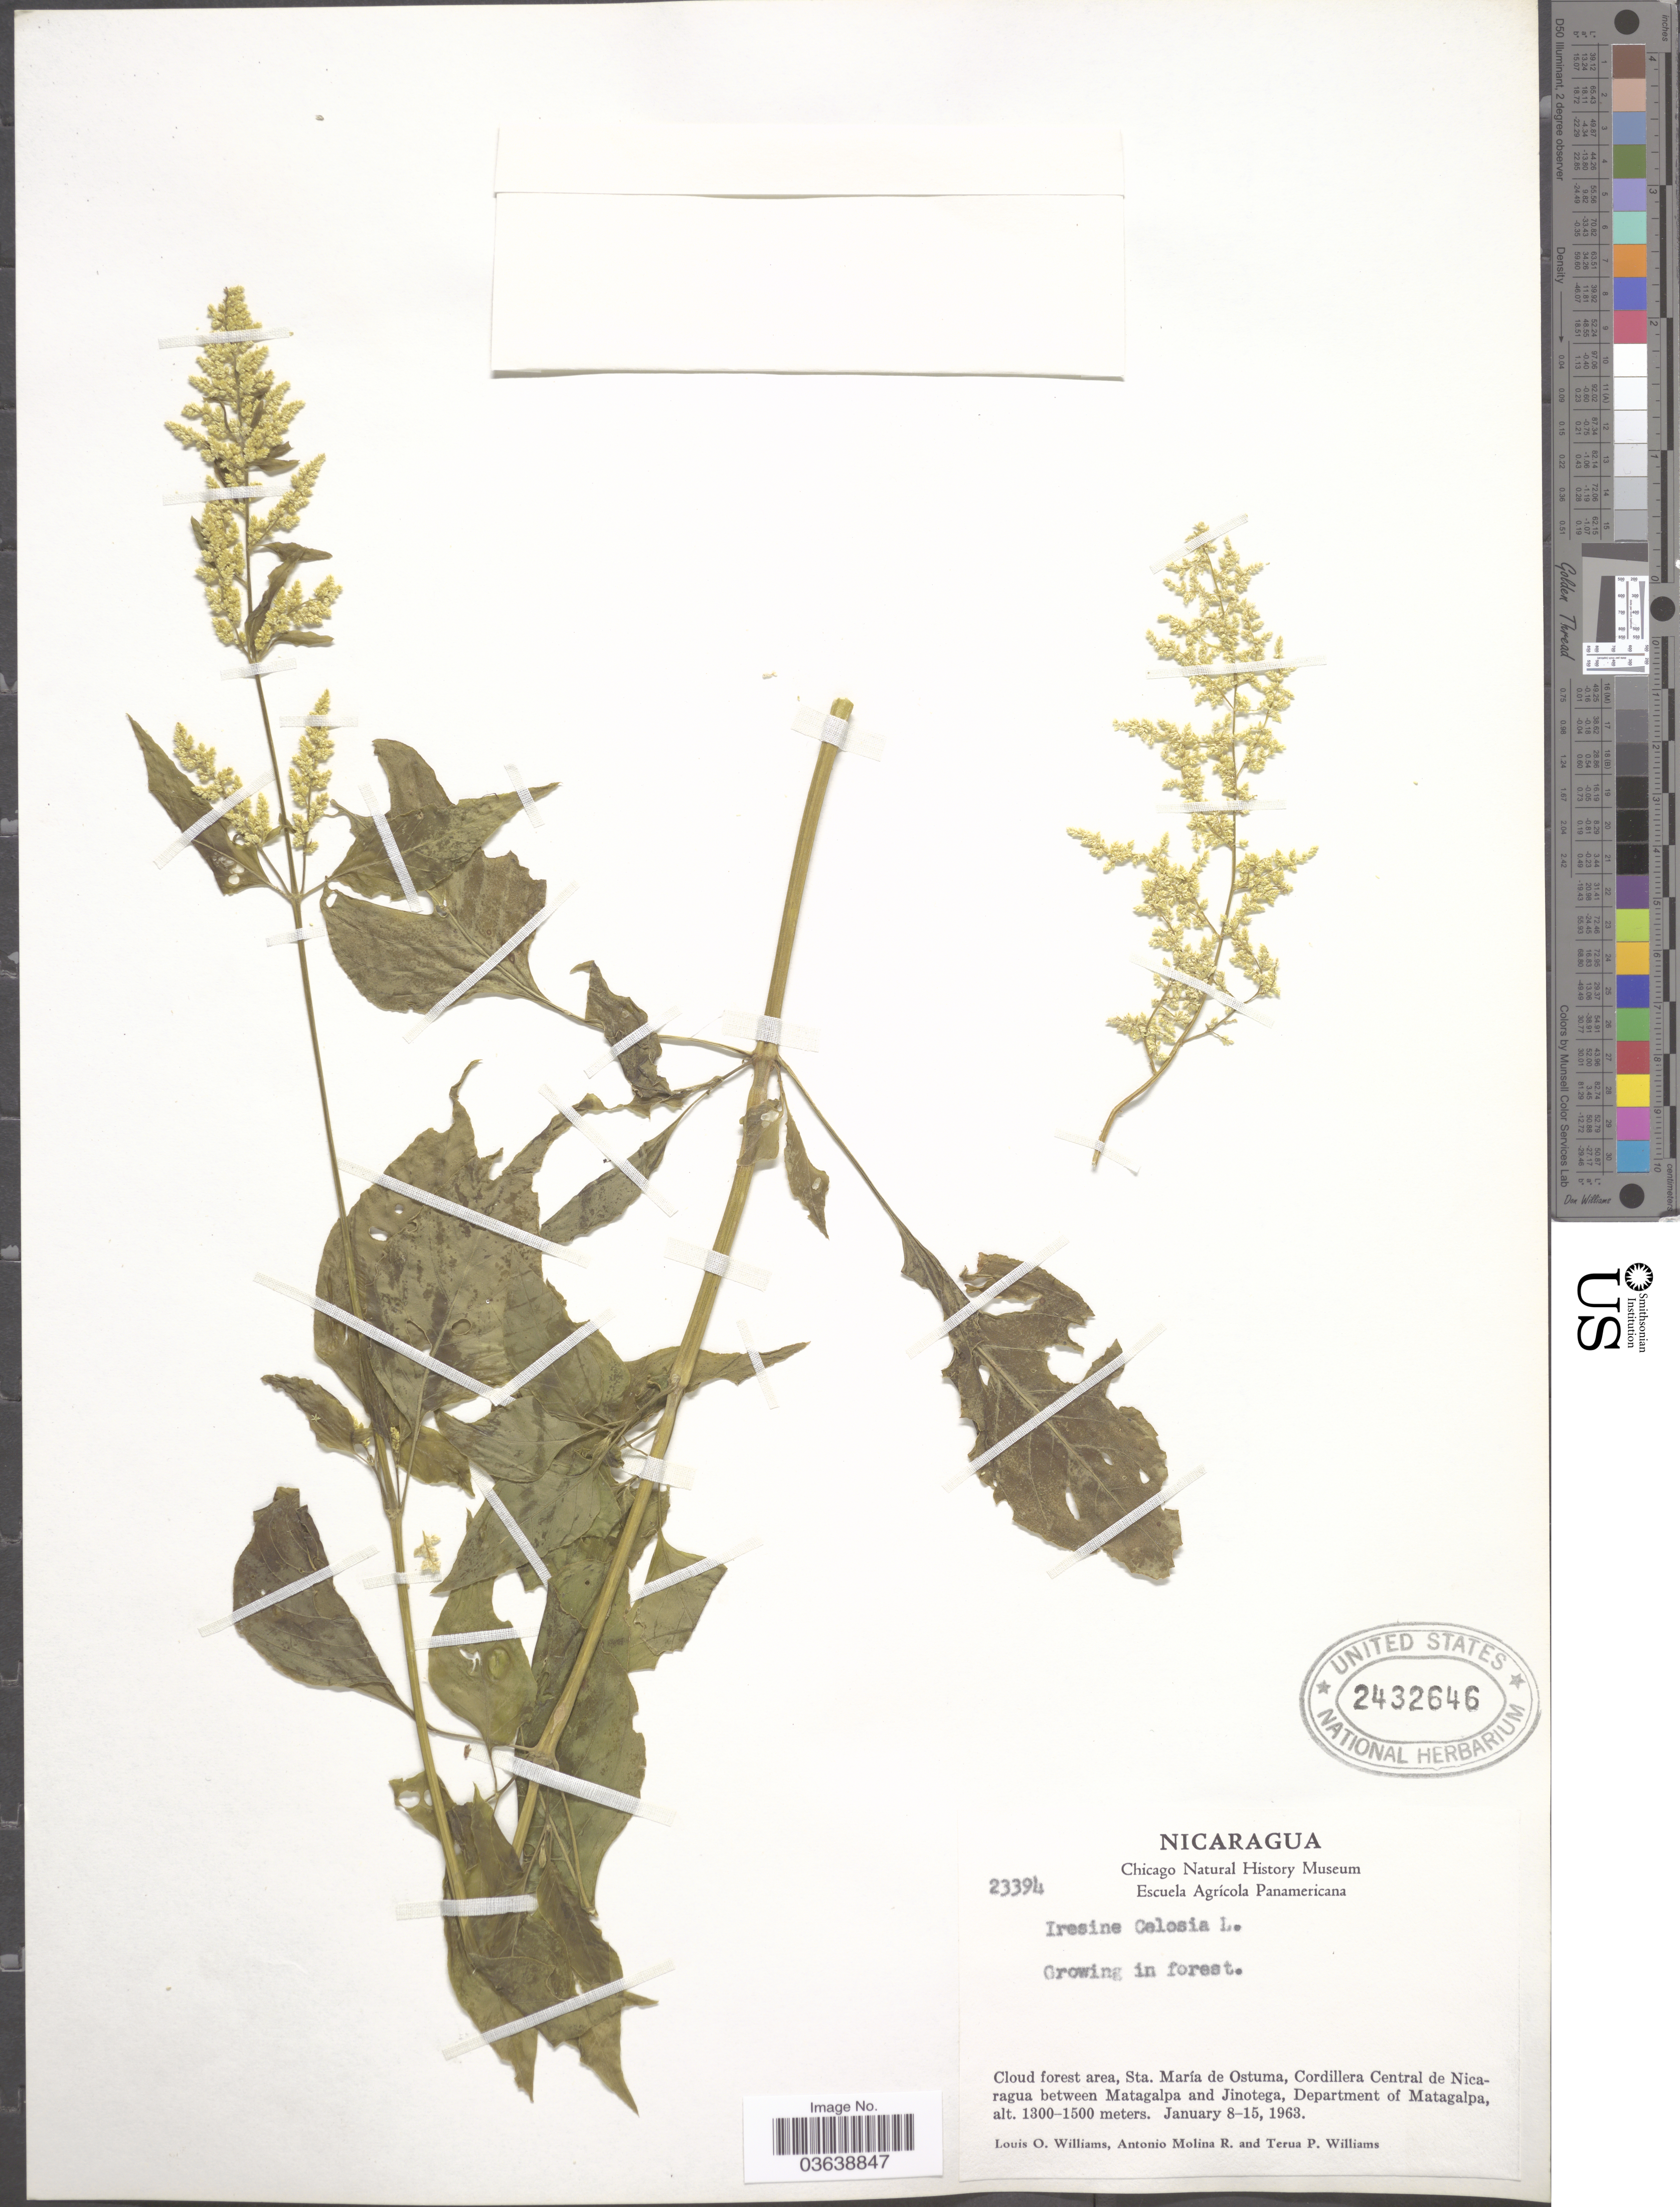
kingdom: Plantae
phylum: Tracheophyta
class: Magnoliopsida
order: Caryophyllales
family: Amaranthaceae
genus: Iresine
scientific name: Iresine diffusa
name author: Humb. & Bonpl. ex Willd.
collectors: L. O. Williams, A. Molina R. & T. Williams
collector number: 23394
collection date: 1963-01-08/1963-01-15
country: Nicaragua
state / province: Matagalpa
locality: Cloud forest area, Sta. María de Ostuma, Cordillera Central de Nicaragua between Matagalpa and Jinotega, Department of Matagalpa.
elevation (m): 1300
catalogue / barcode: US 2432646